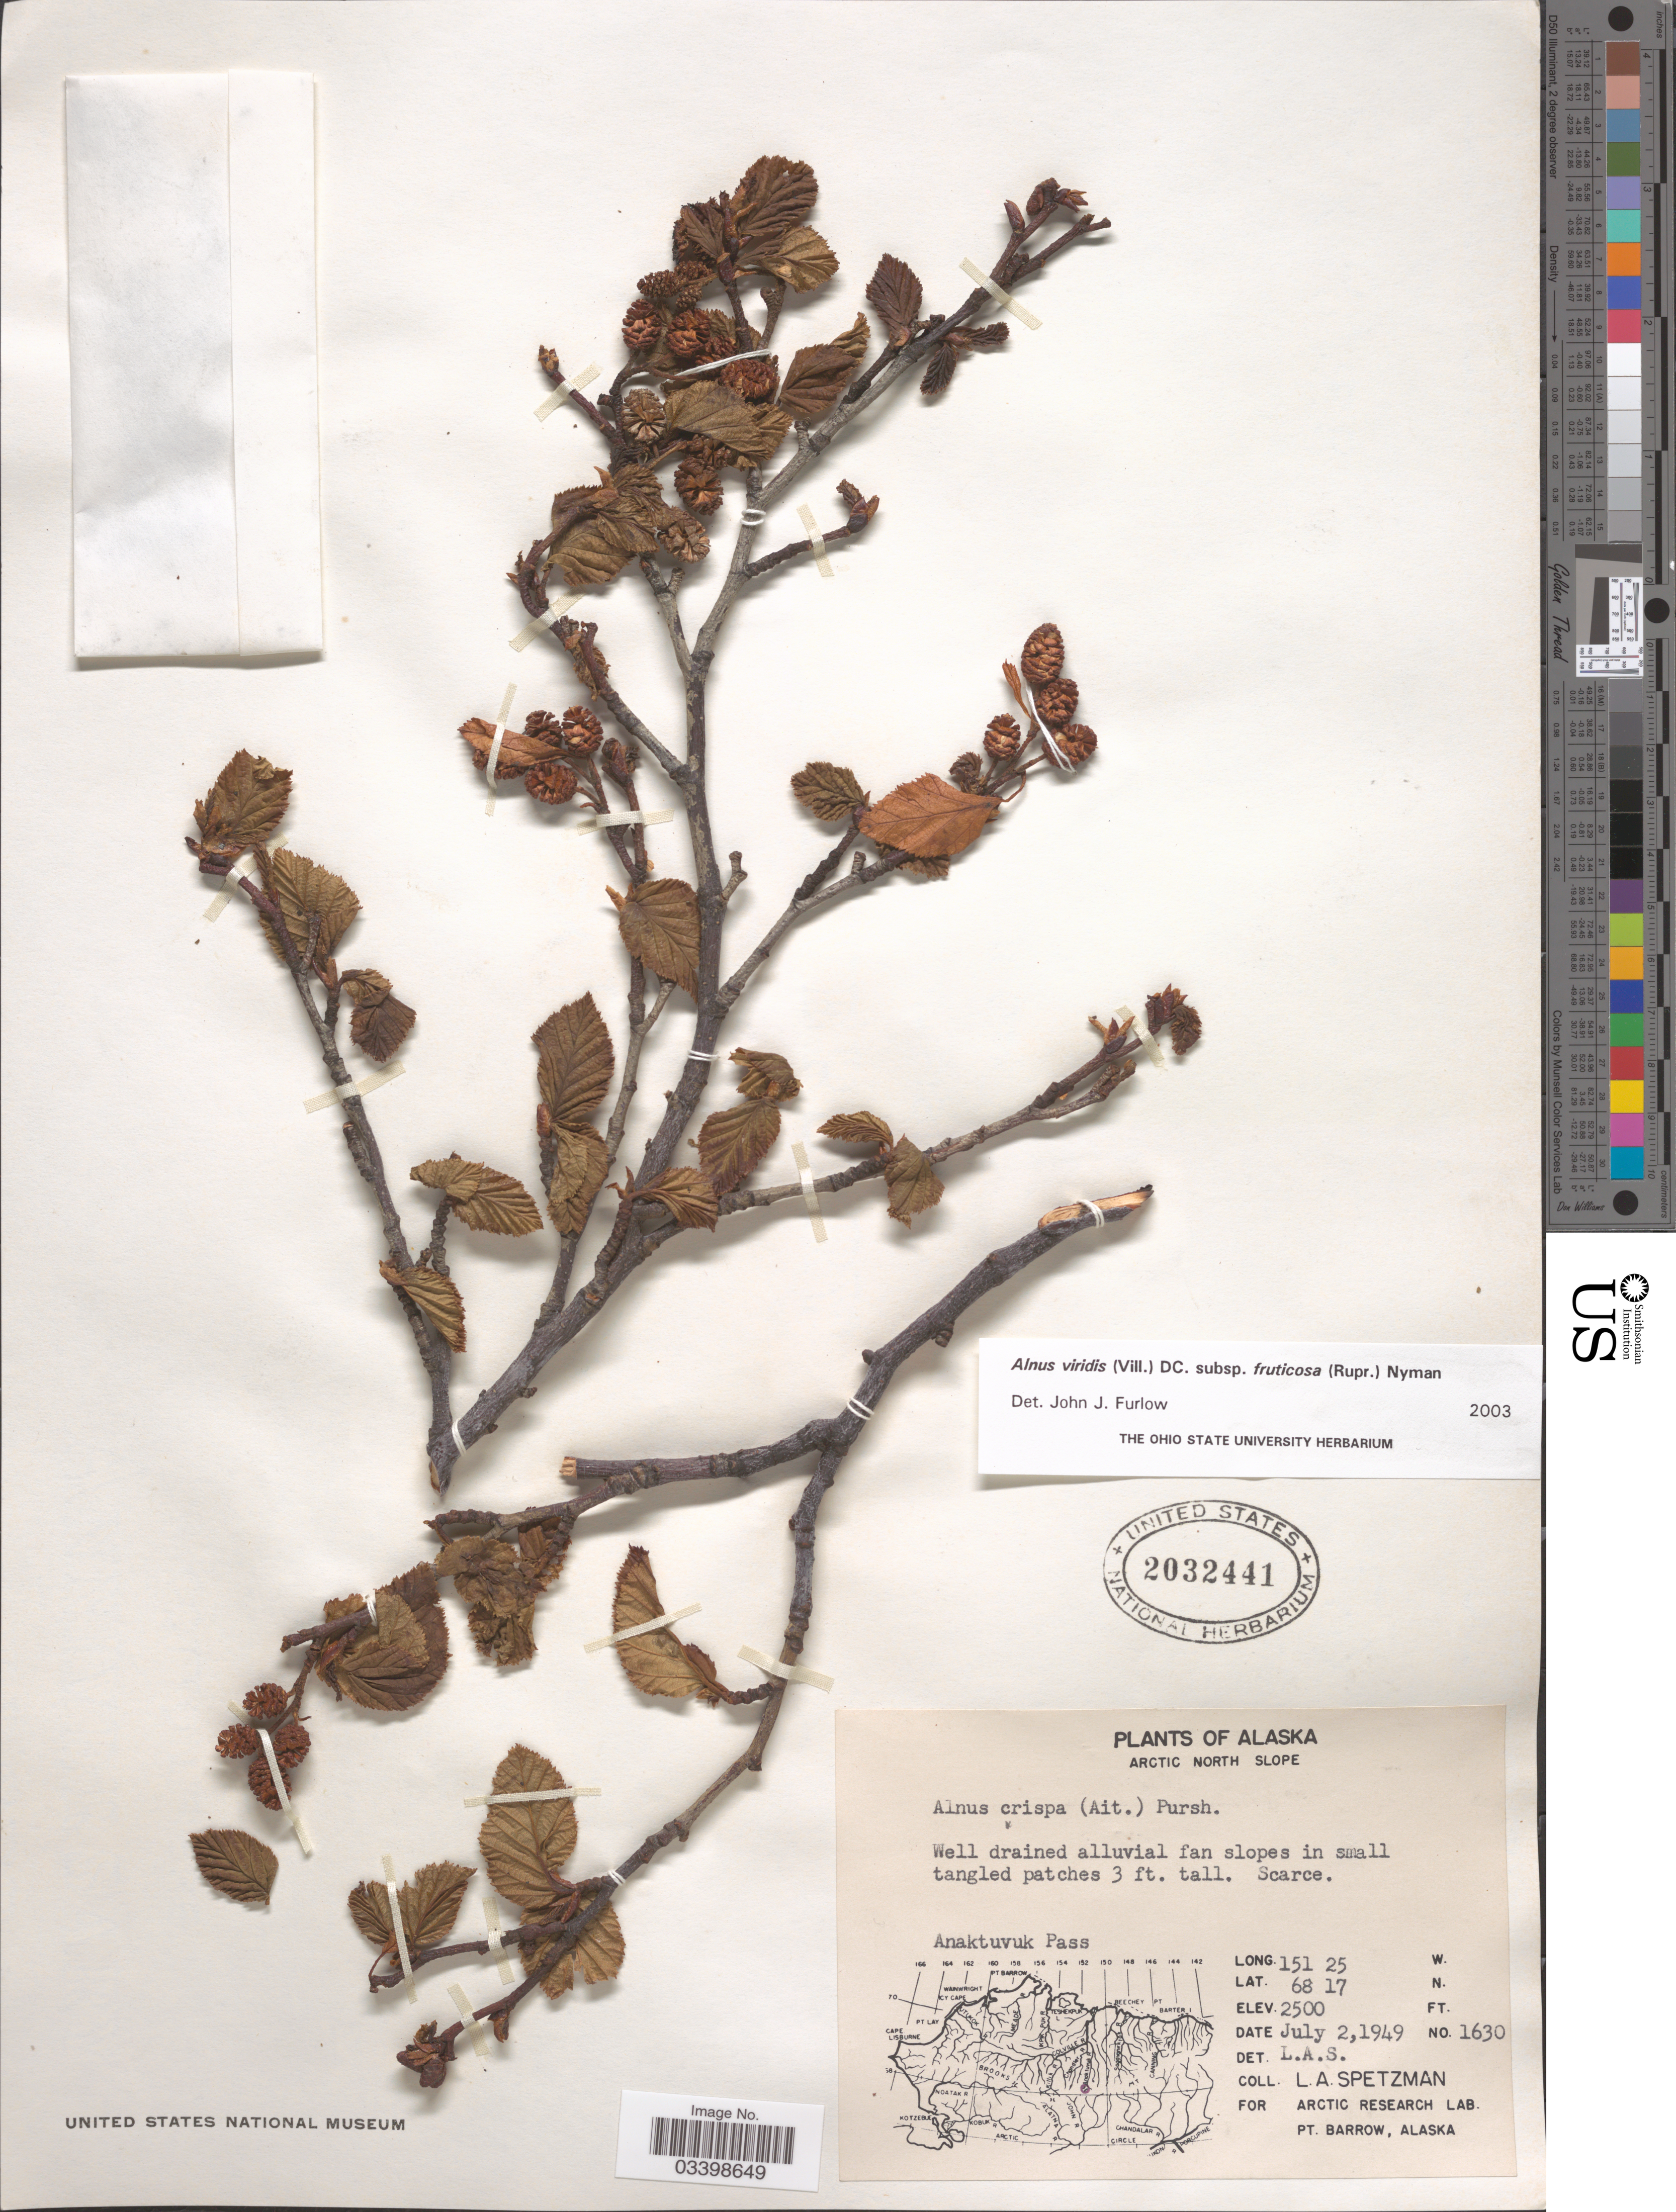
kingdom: Plantae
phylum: Tracheophyta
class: Magnoliopsida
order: Fagales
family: Betulaceae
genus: Alnus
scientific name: Alnus viridis subsp. fruticosa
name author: (Rupr.) Nyman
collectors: L. Spetzman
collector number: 1630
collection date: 1949-07-02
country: United States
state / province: Alaska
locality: Arctic North Slope. Anaktuvuk Pass.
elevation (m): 762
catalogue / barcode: US 2032441